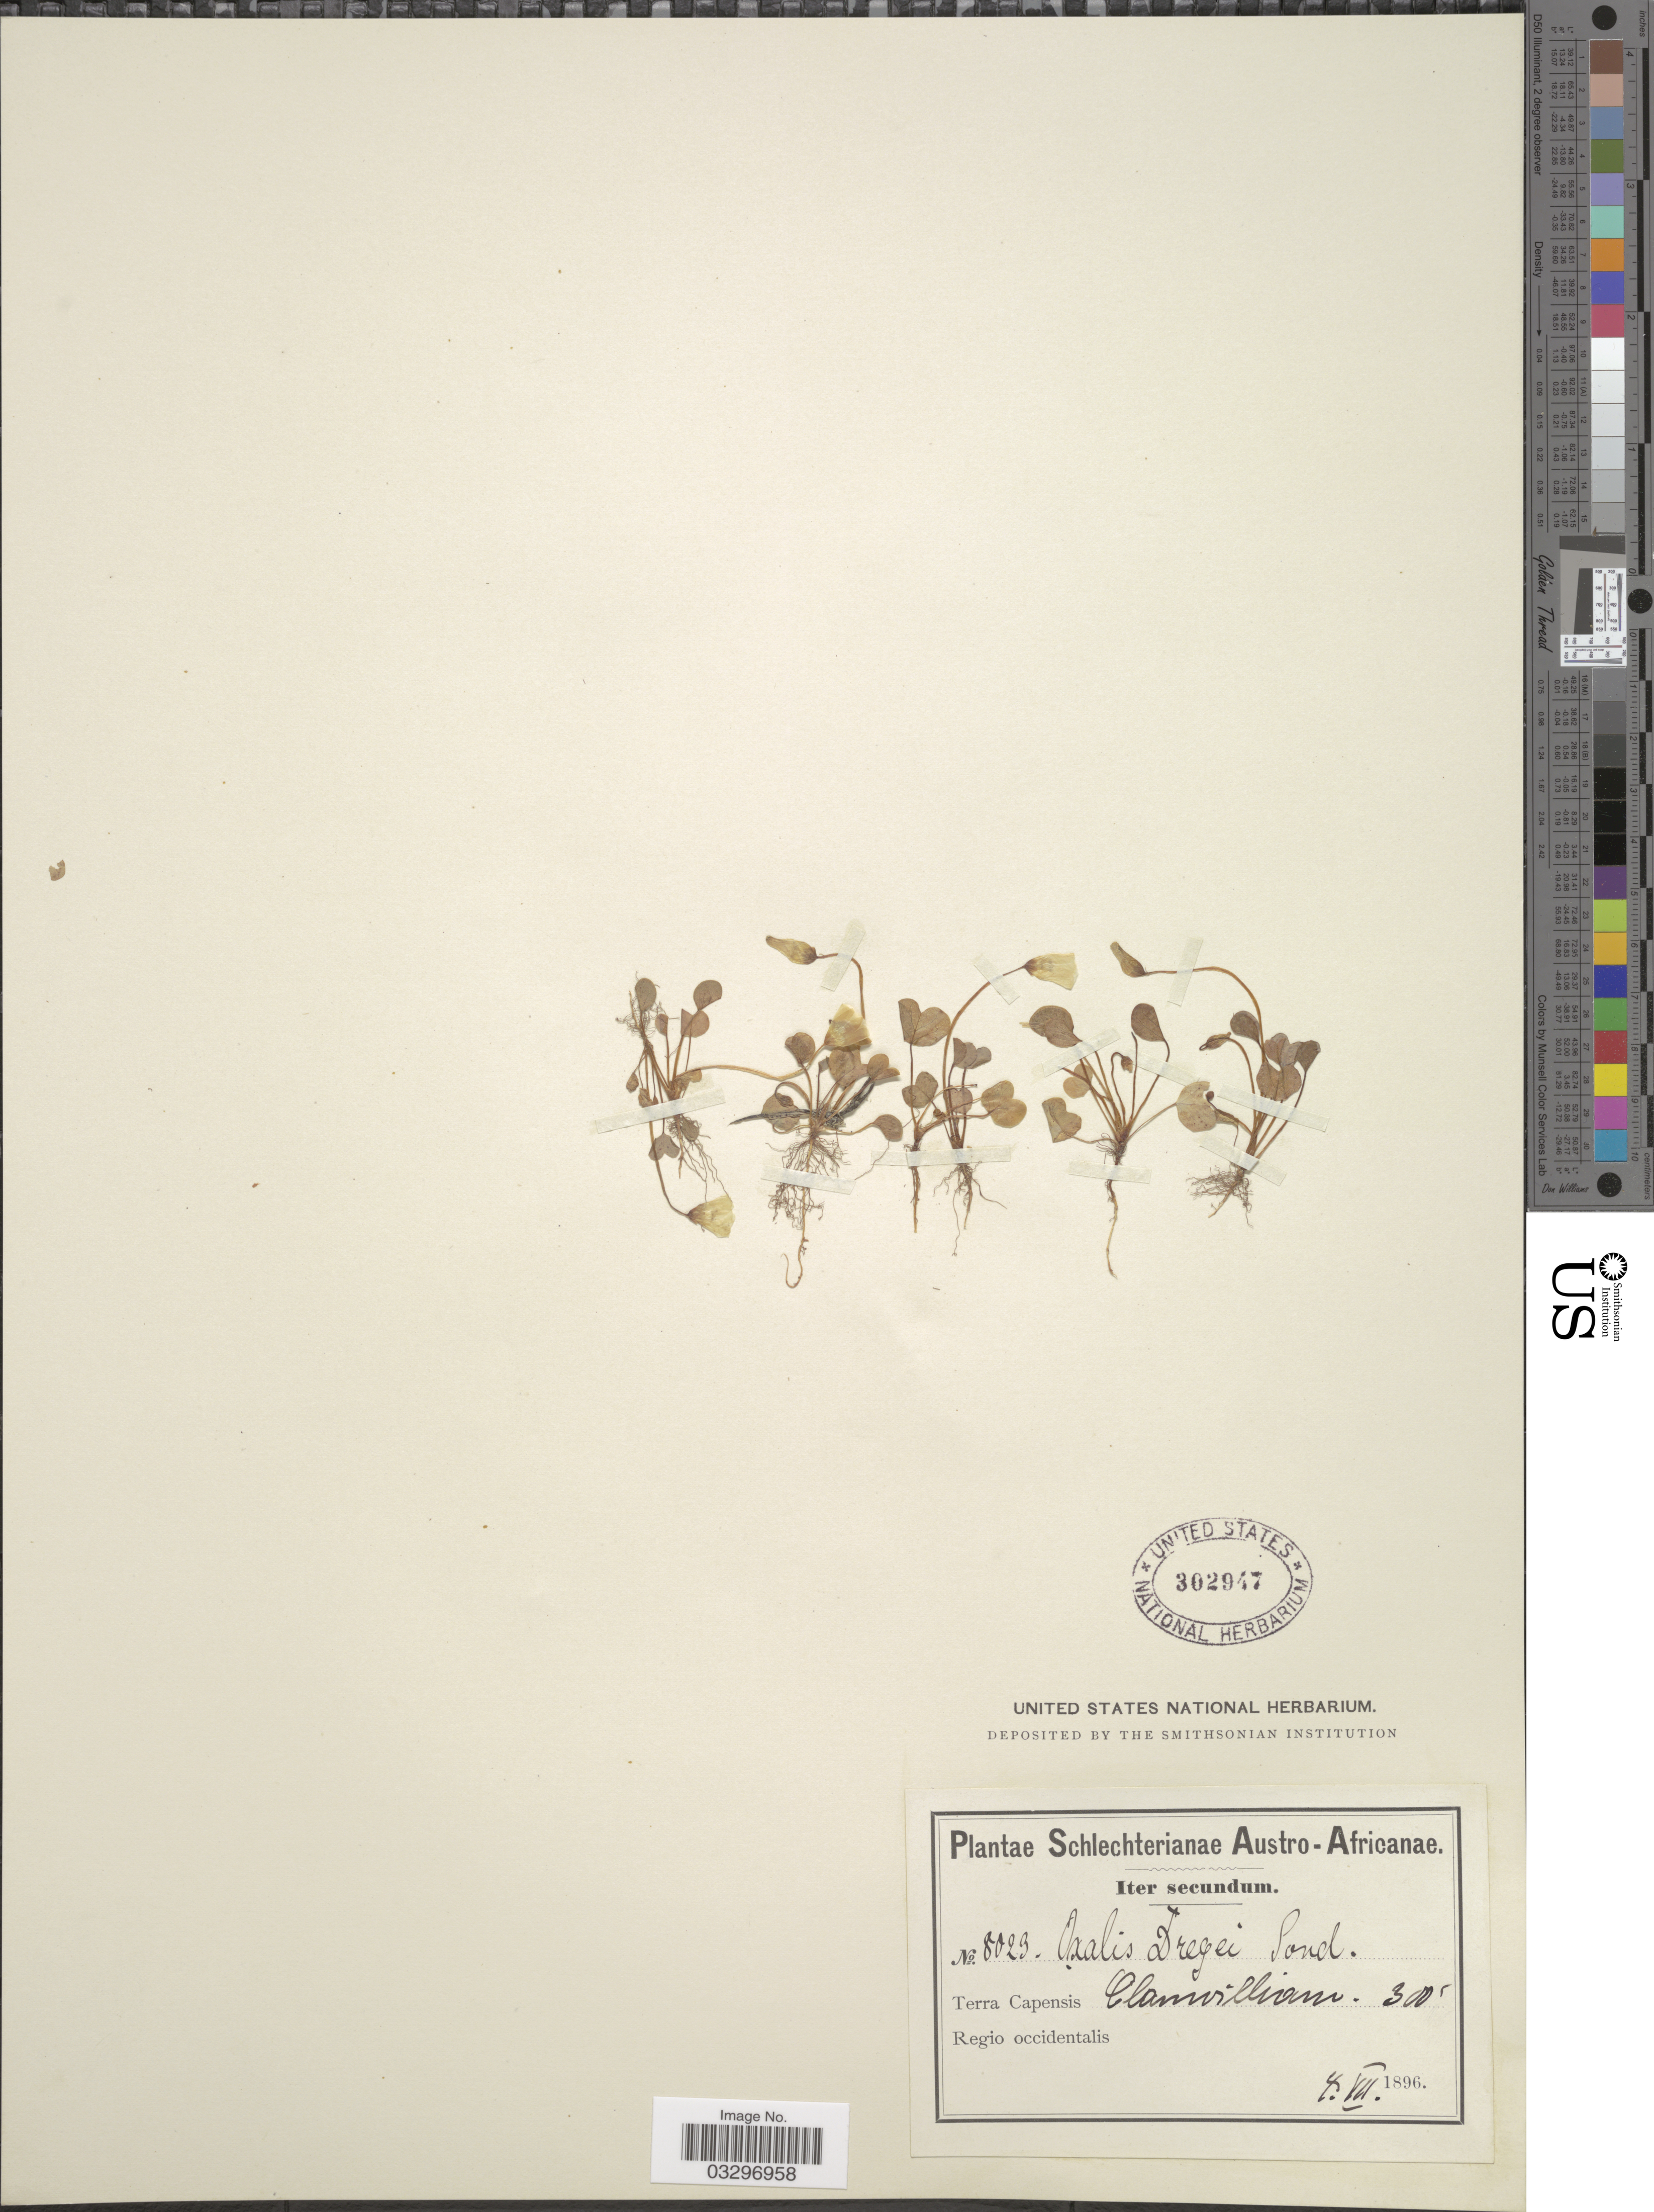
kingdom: Plantae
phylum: Tracheophyta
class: Magnoliopsida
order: Oxalidales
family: Oxalidaceae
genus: Oxalis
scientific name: Oxalis dregei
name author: Sond.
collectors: Schlechter, --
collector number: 8023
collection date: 1896-07-04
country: South Africa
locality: Austro-Africanae. Terra Capensis Regio Occidentalis, Clanwilliam.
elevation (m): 91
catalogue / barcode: US 302947